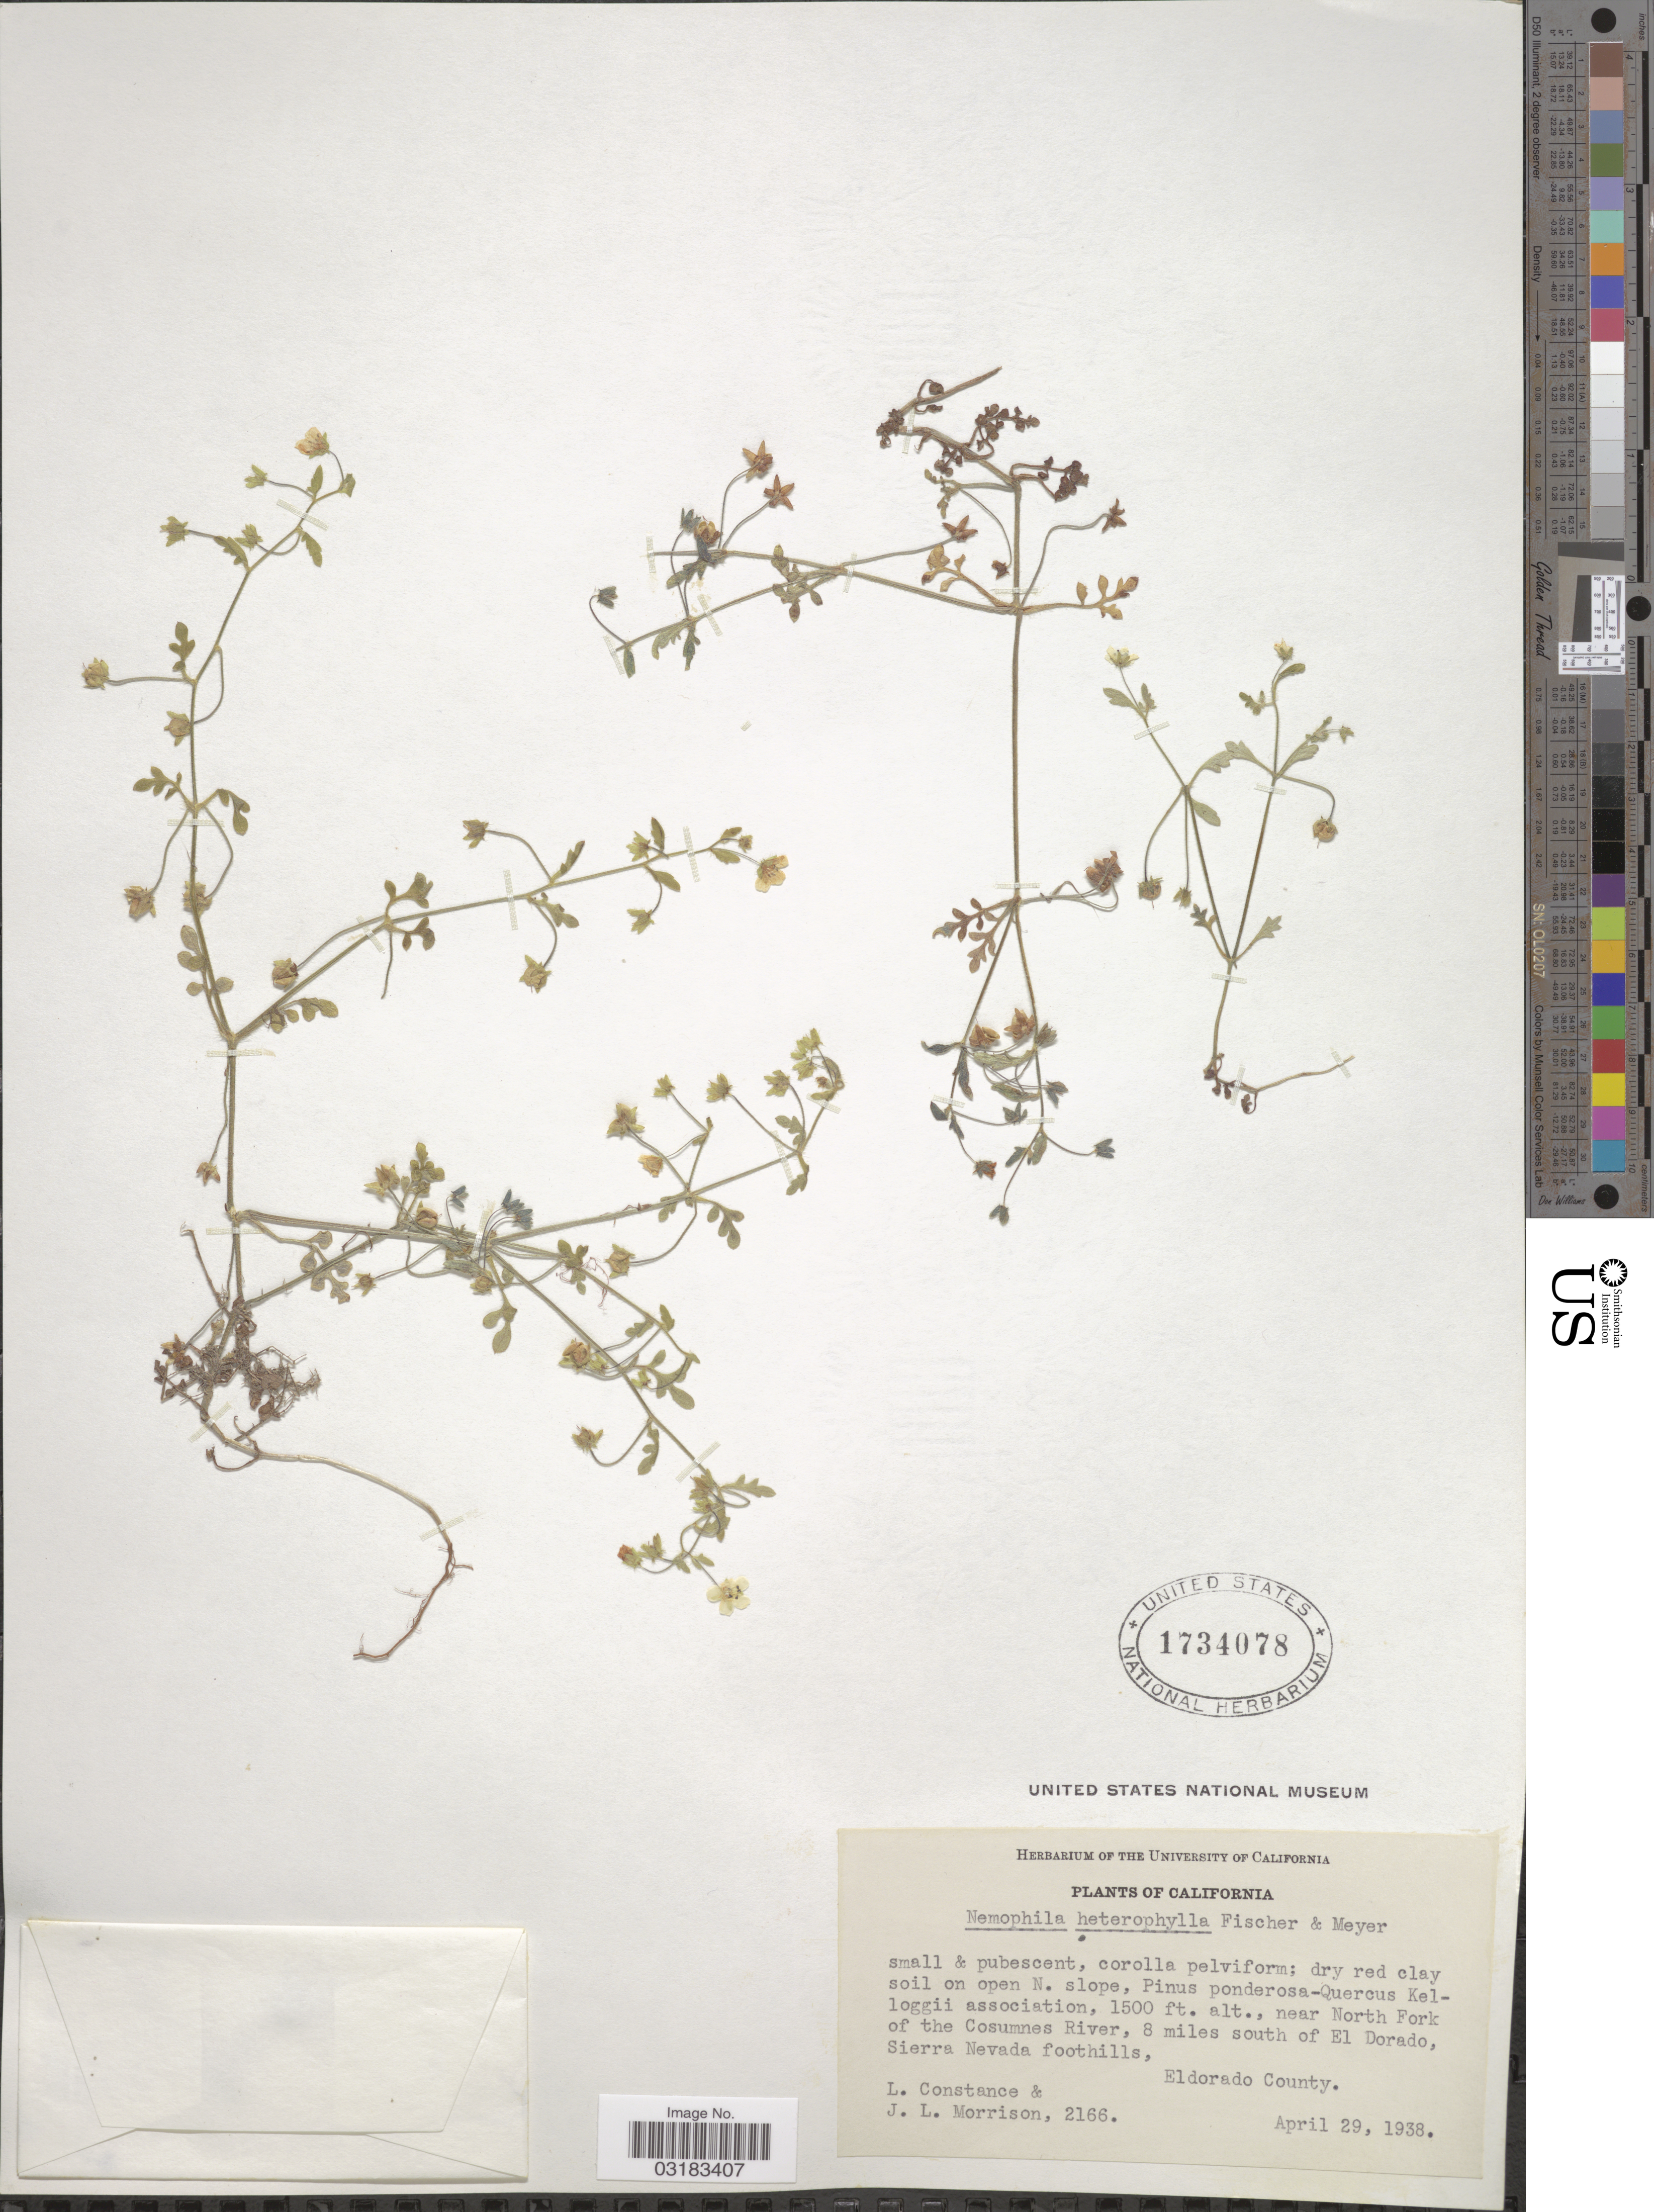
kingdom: Plantae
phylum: Tracheophyta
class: Magnoliopsida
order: Boraginales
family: Hydrophyllaceae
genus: Nemophila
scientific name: Nemophila heterophylla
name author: Fisch. & C.A. Mey.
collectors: L. Constance & J. Morrison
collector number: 2166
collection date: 1938-04-29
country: United States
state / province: California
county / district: El Dorado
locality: Near North Fork of the Cosumnes River, 8 miles south of El Dorado, Sierra Nevada foothills, Eldorado County.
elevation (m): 457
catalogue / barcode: US 1734078